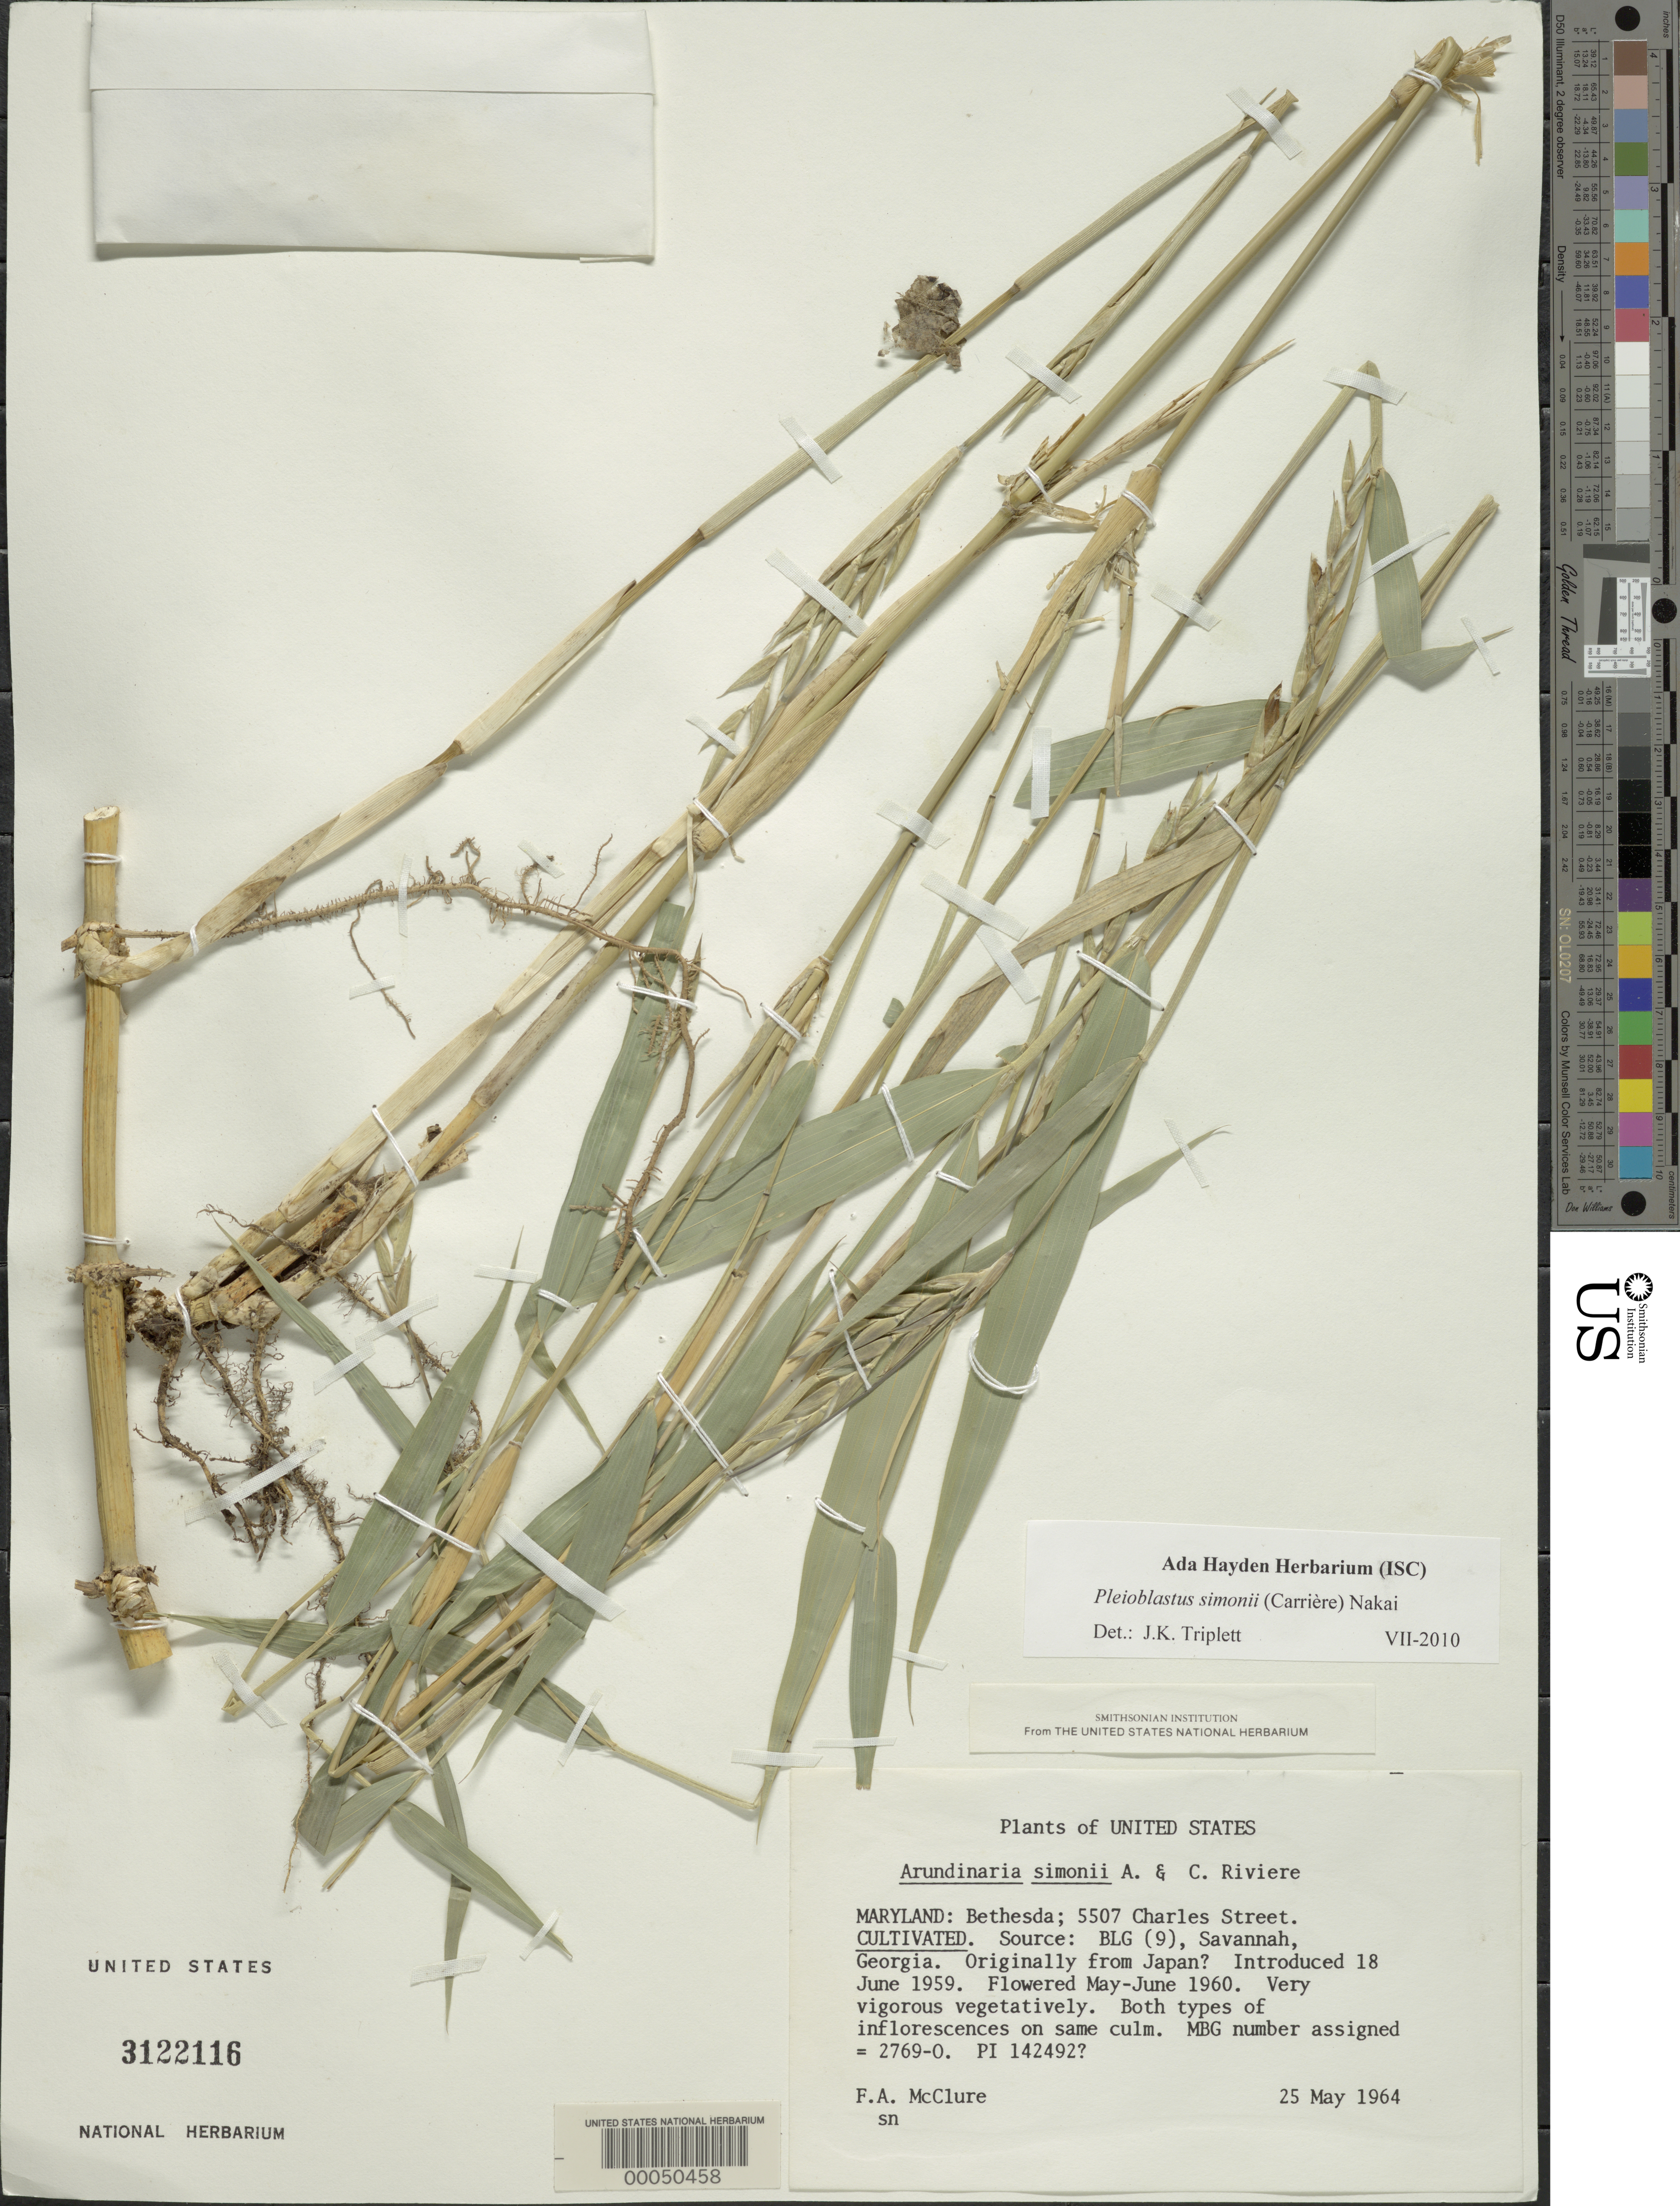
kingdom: Plantae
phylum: Tracheophyta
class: Liliopsida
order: Poales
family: Poaceae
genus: Pleioblastus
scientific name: Pleioblastus simonii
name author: (Carrière) Nakai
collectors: F. A. McClure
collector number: MBG 2769-0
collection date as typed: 25 May 1964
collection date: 1964-05-25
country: United States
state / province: Maryland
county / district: Montgomery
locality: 5507 Charles Street, Bethesda (McClure's garden)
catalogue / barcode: US 3122116